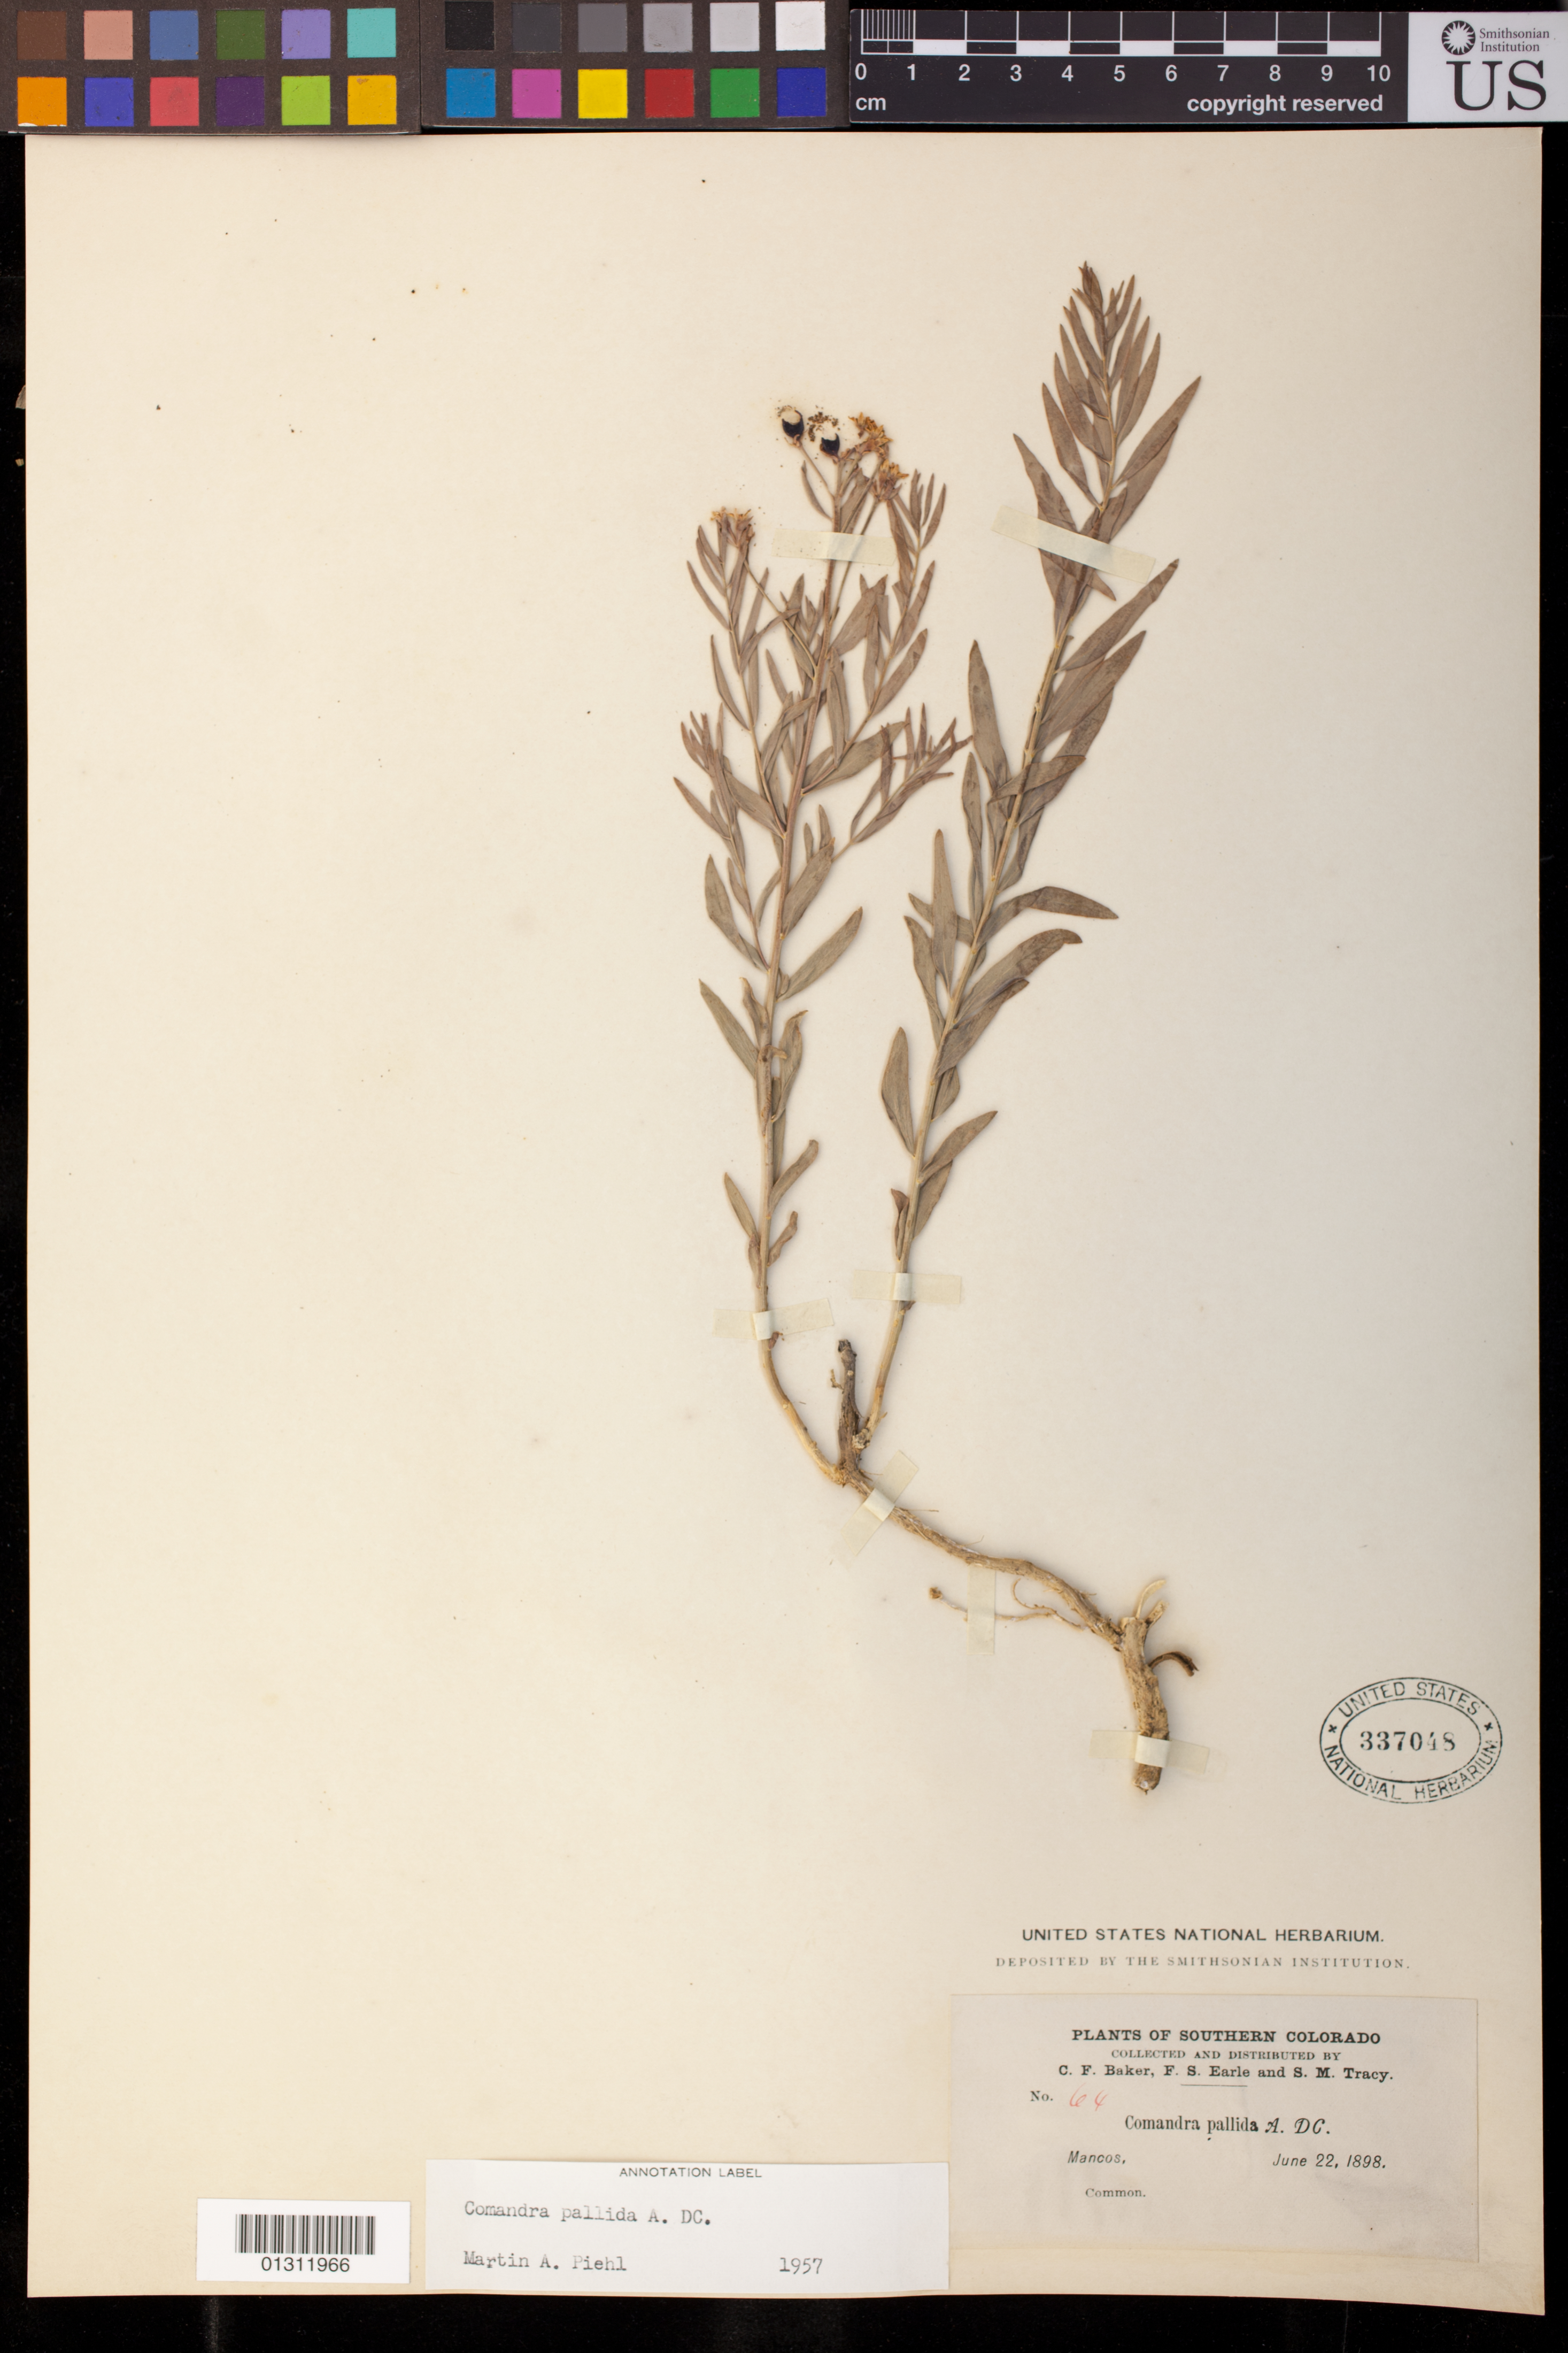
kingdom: Plantae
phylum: Tracheophyta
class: Magnoliopsida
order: Santalales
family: Comandraceae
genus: Comandra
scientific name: Comandra pallida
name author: A. DC.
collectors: C. F. Baker, S. M. Tracy & F. S. Earle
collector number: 64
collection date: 1898-06-22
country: United States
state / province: Colorado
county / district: Montezuma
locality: Mancos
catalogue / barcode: US 337048